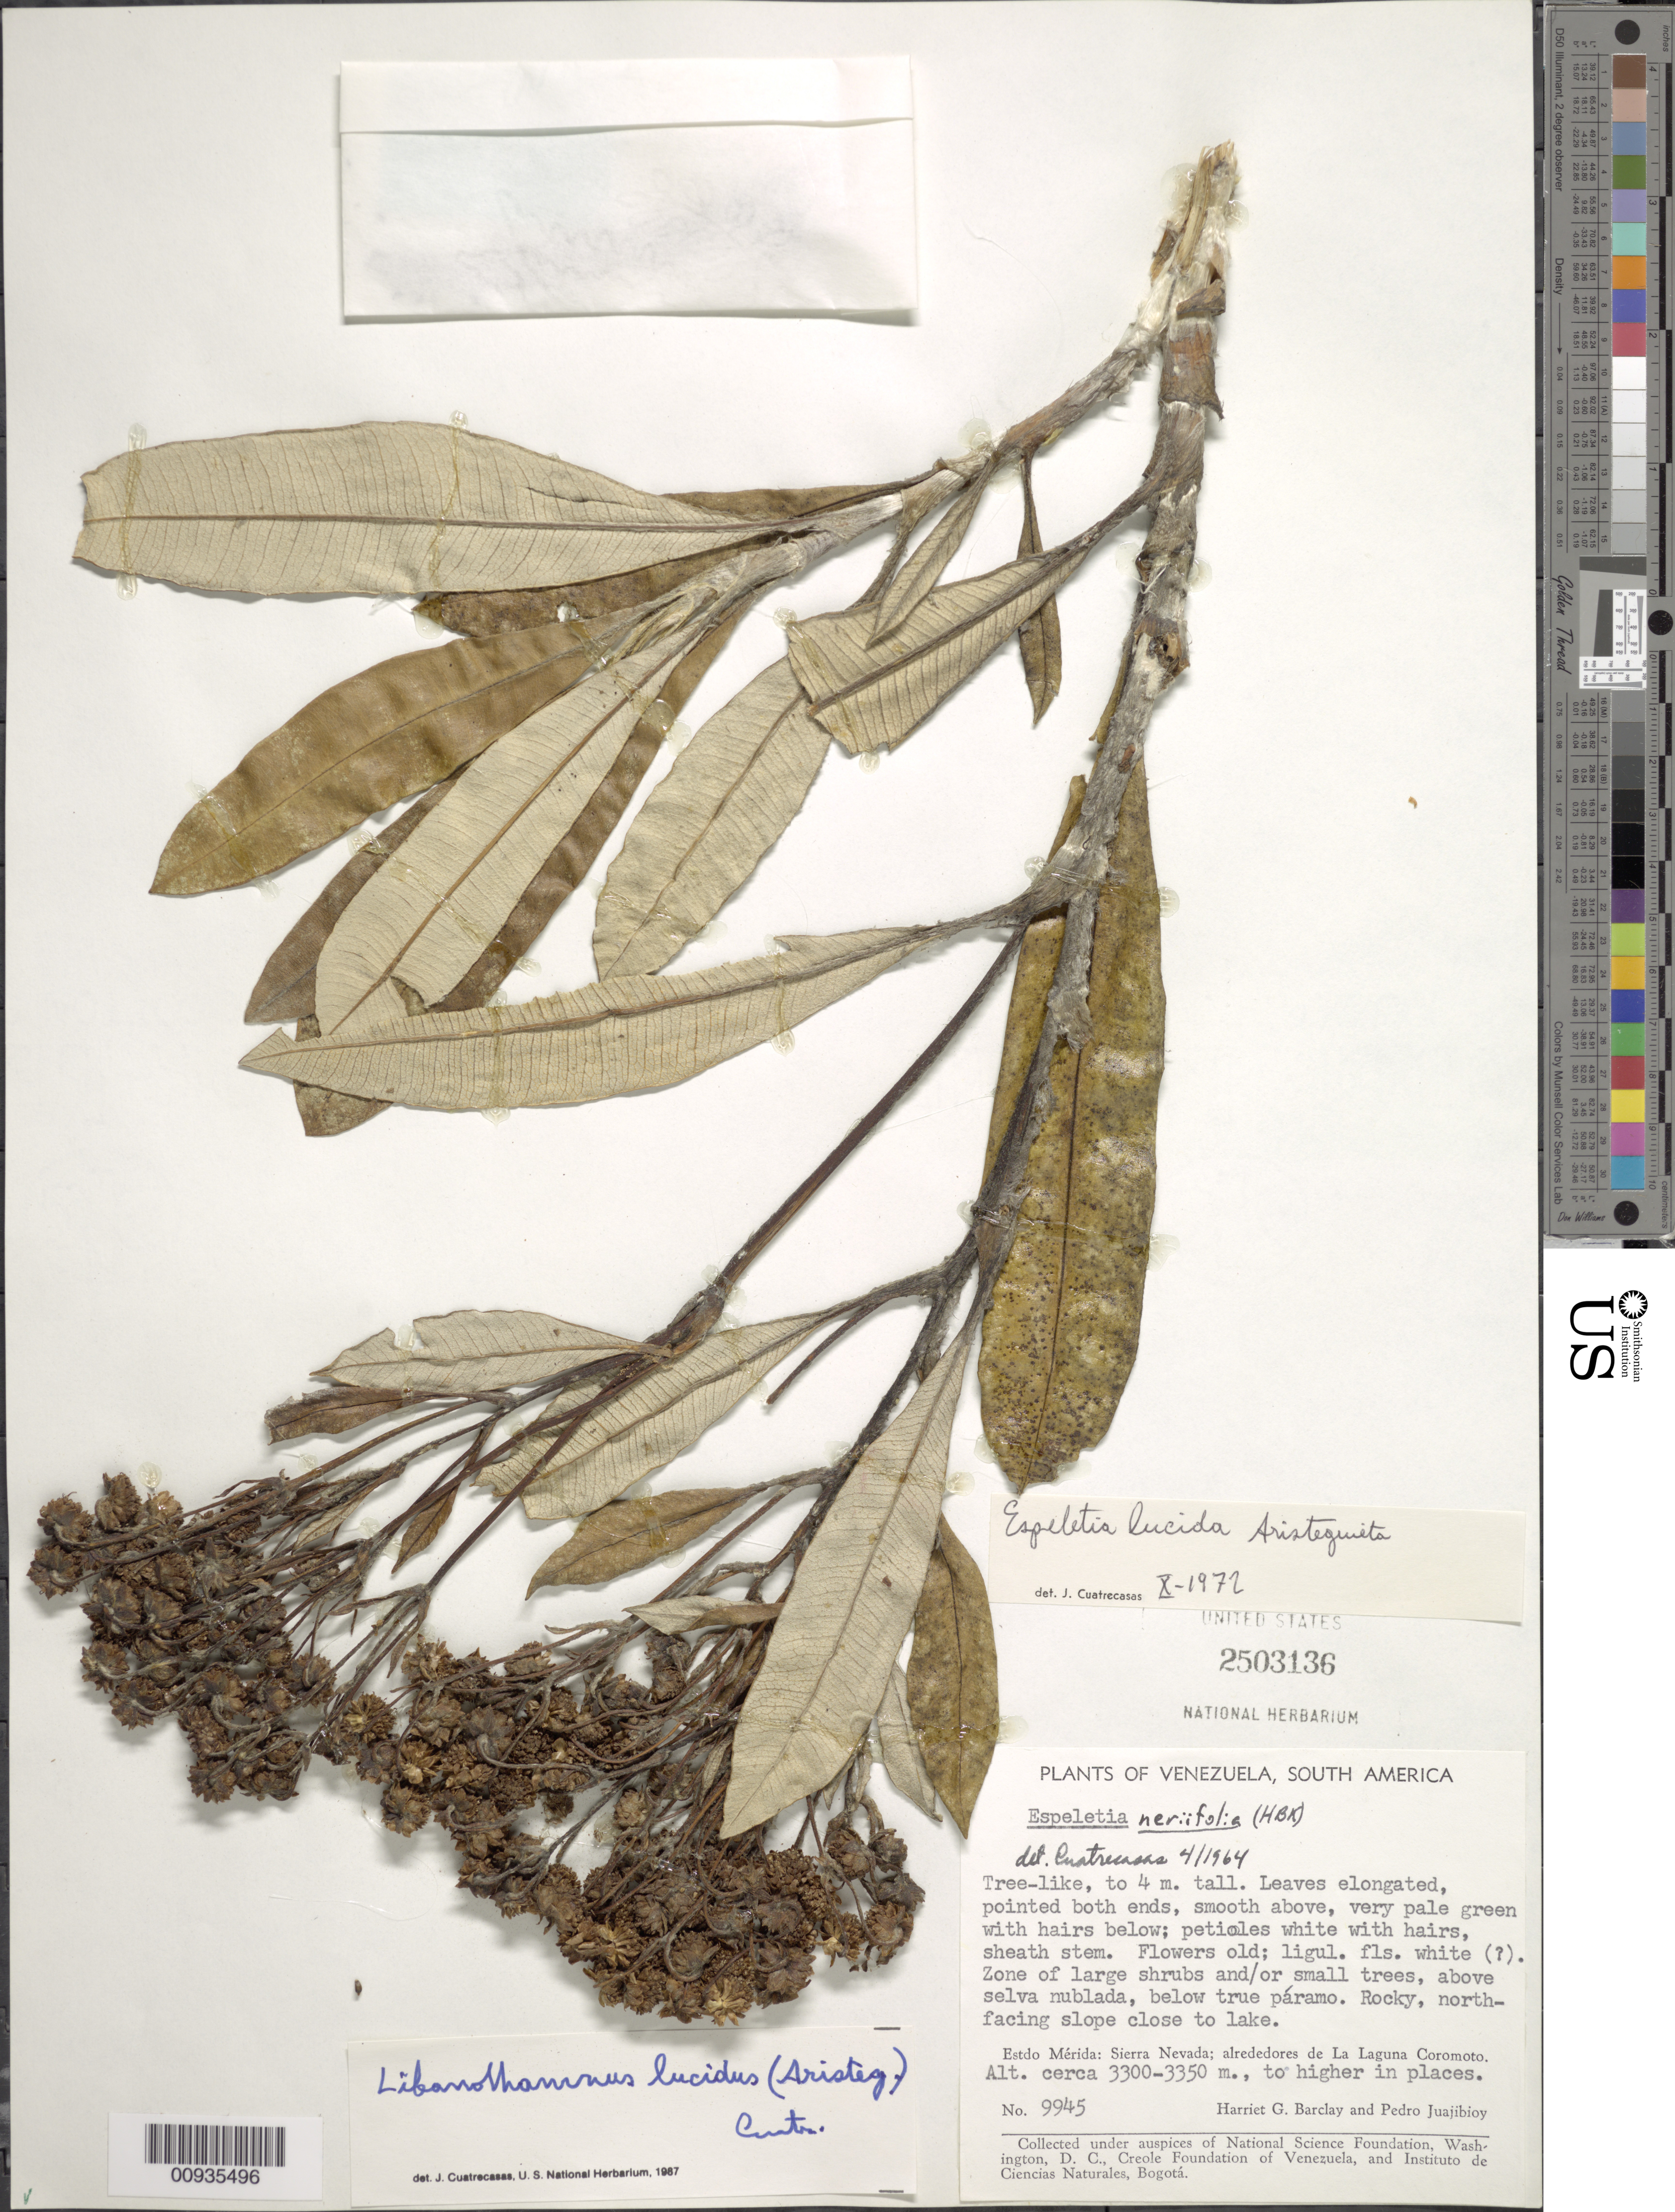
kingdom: Plantae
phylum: Tracheophyta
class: Magnoliopsida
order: Asterales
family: Asteraceae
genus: Libanothamnus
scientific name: Libanothamnus lucidus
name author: Cuatrec.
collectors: H. G. Barclay & P. Juajibioy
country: Venezuela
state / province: Mérida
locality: Sierra Nevada; alrededores de La Laguna Coromoto.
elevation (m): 3300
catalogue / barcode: US 2503136